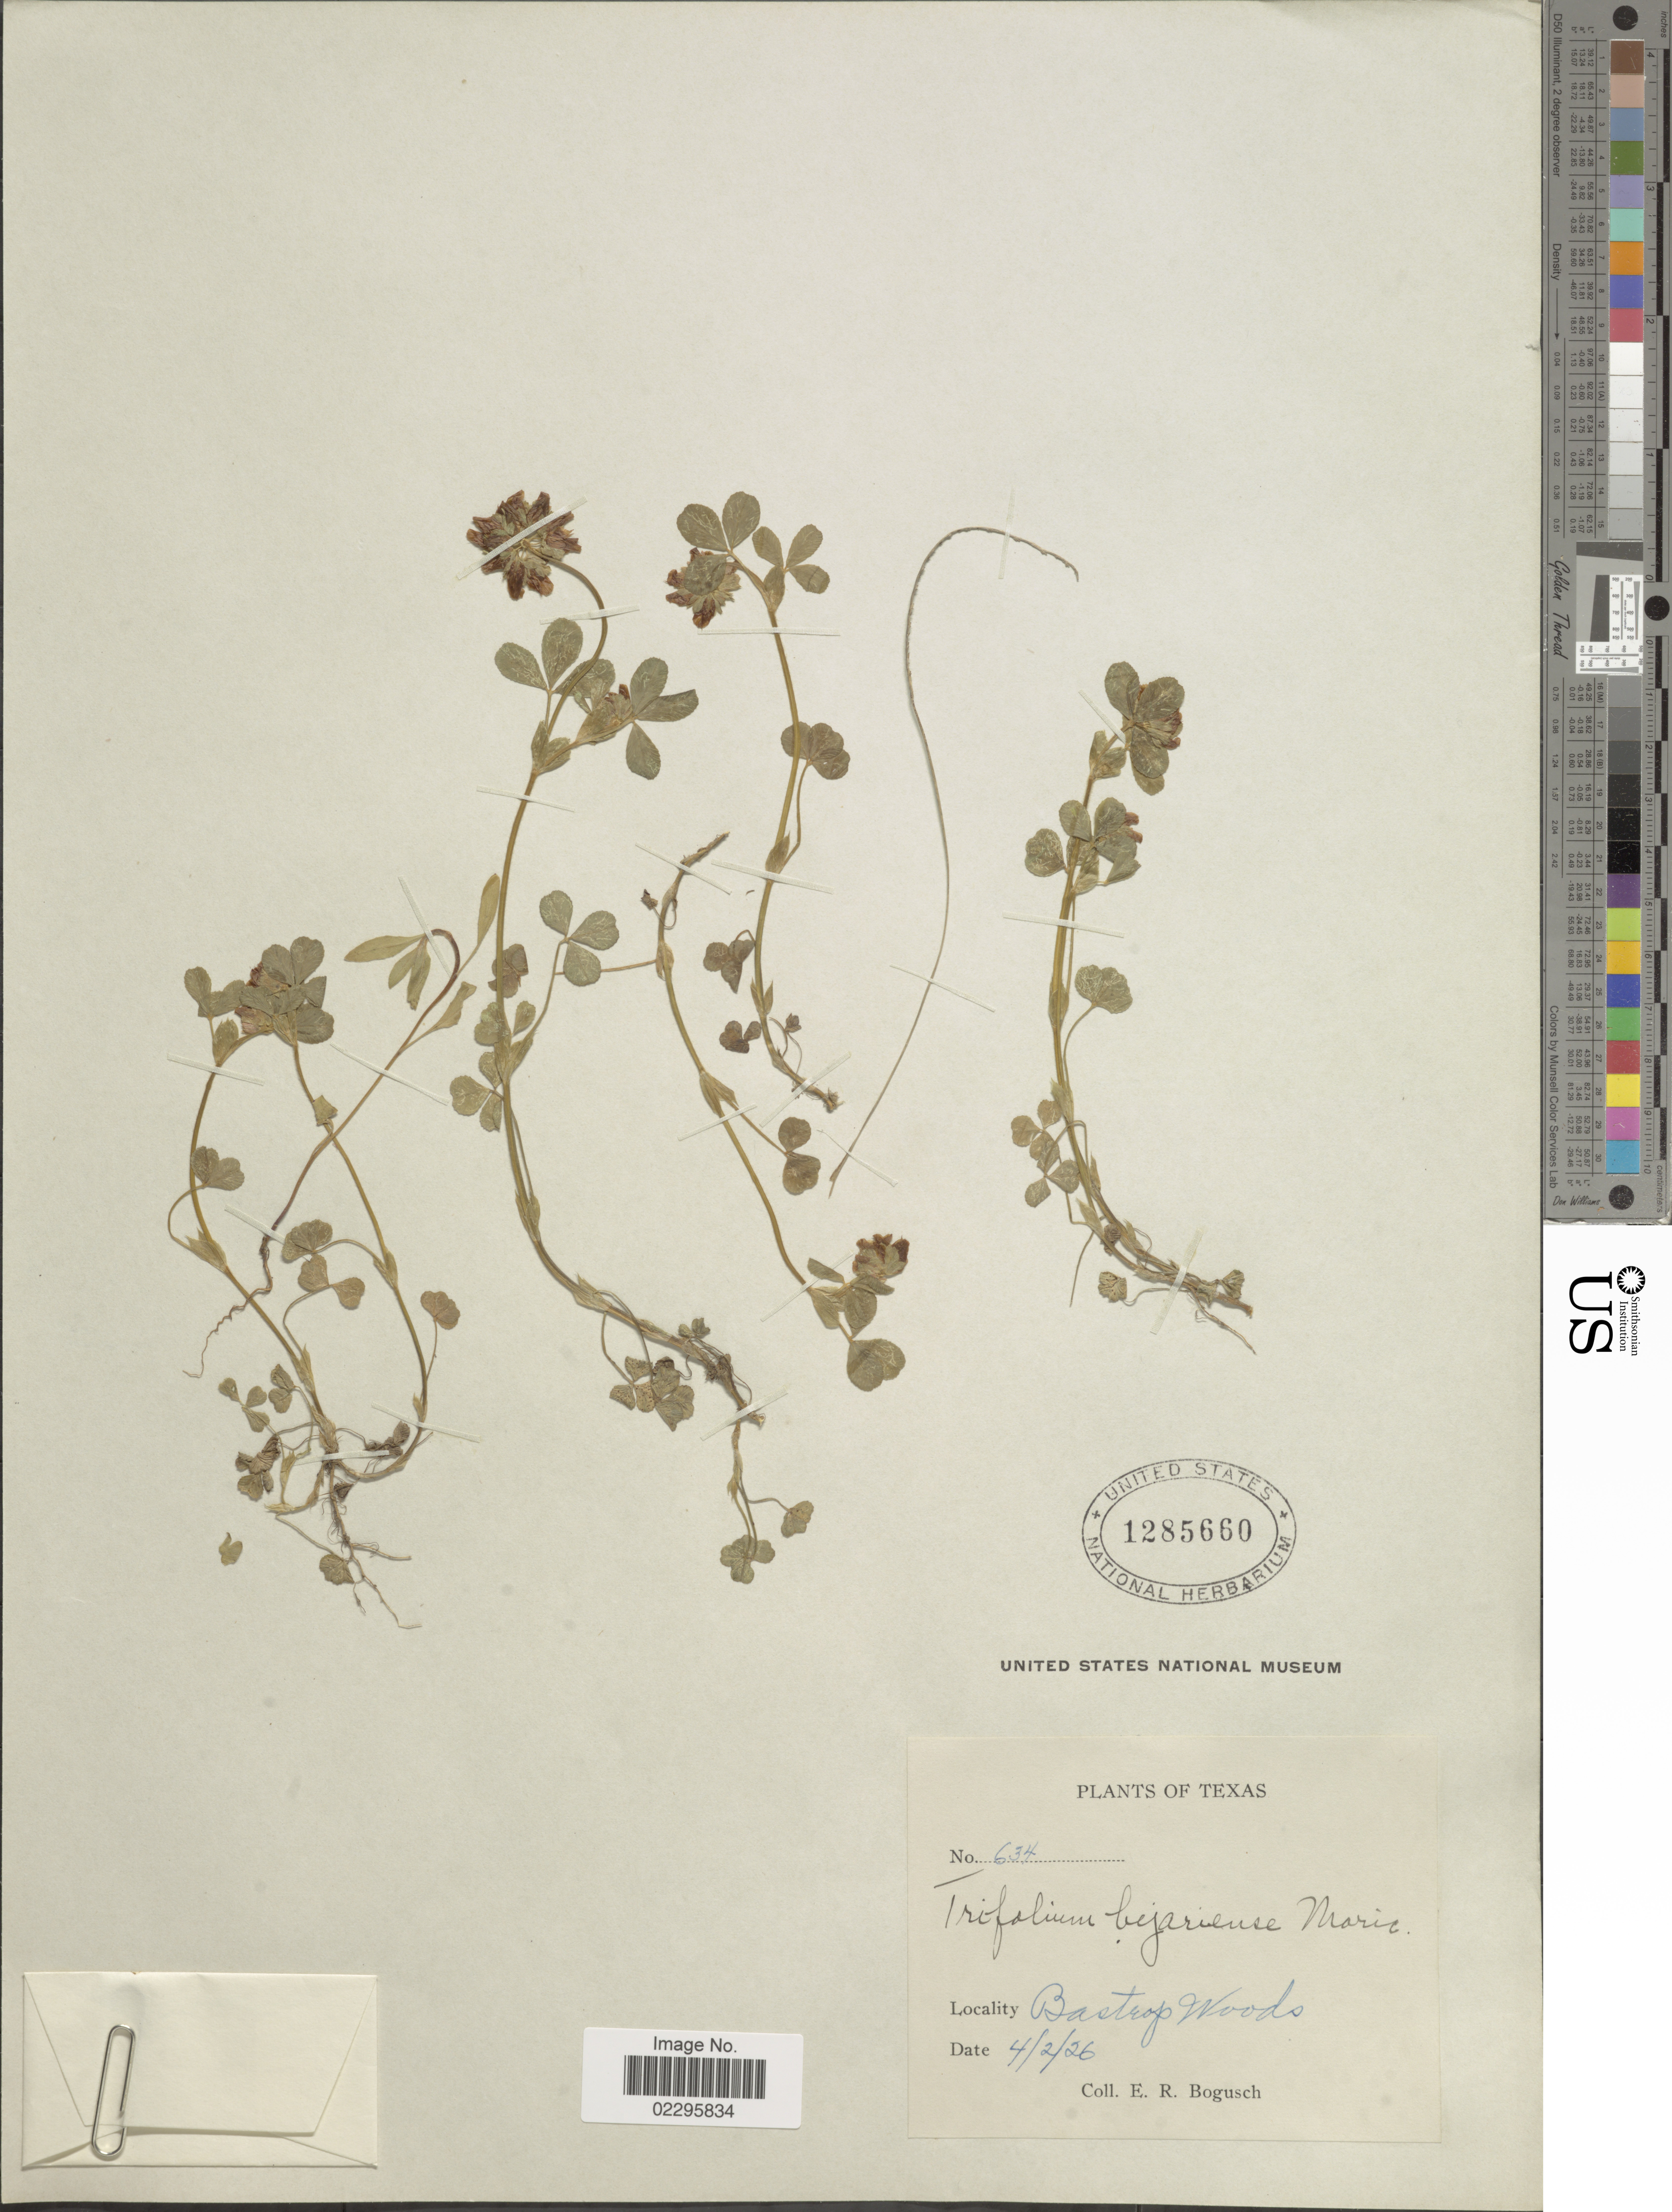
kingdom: Plantae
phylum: Tracheophyta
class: Magnoliopsida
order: Fabales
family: Fabaceae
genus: Trifolium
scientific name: Trifolium bejariense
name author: Moric.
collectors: E. Bogusch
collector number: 634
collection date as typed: Transcribed d/m/y: 2/4/26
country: United States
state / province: Texas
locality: Bastrop Woods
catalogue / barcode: US 1285660